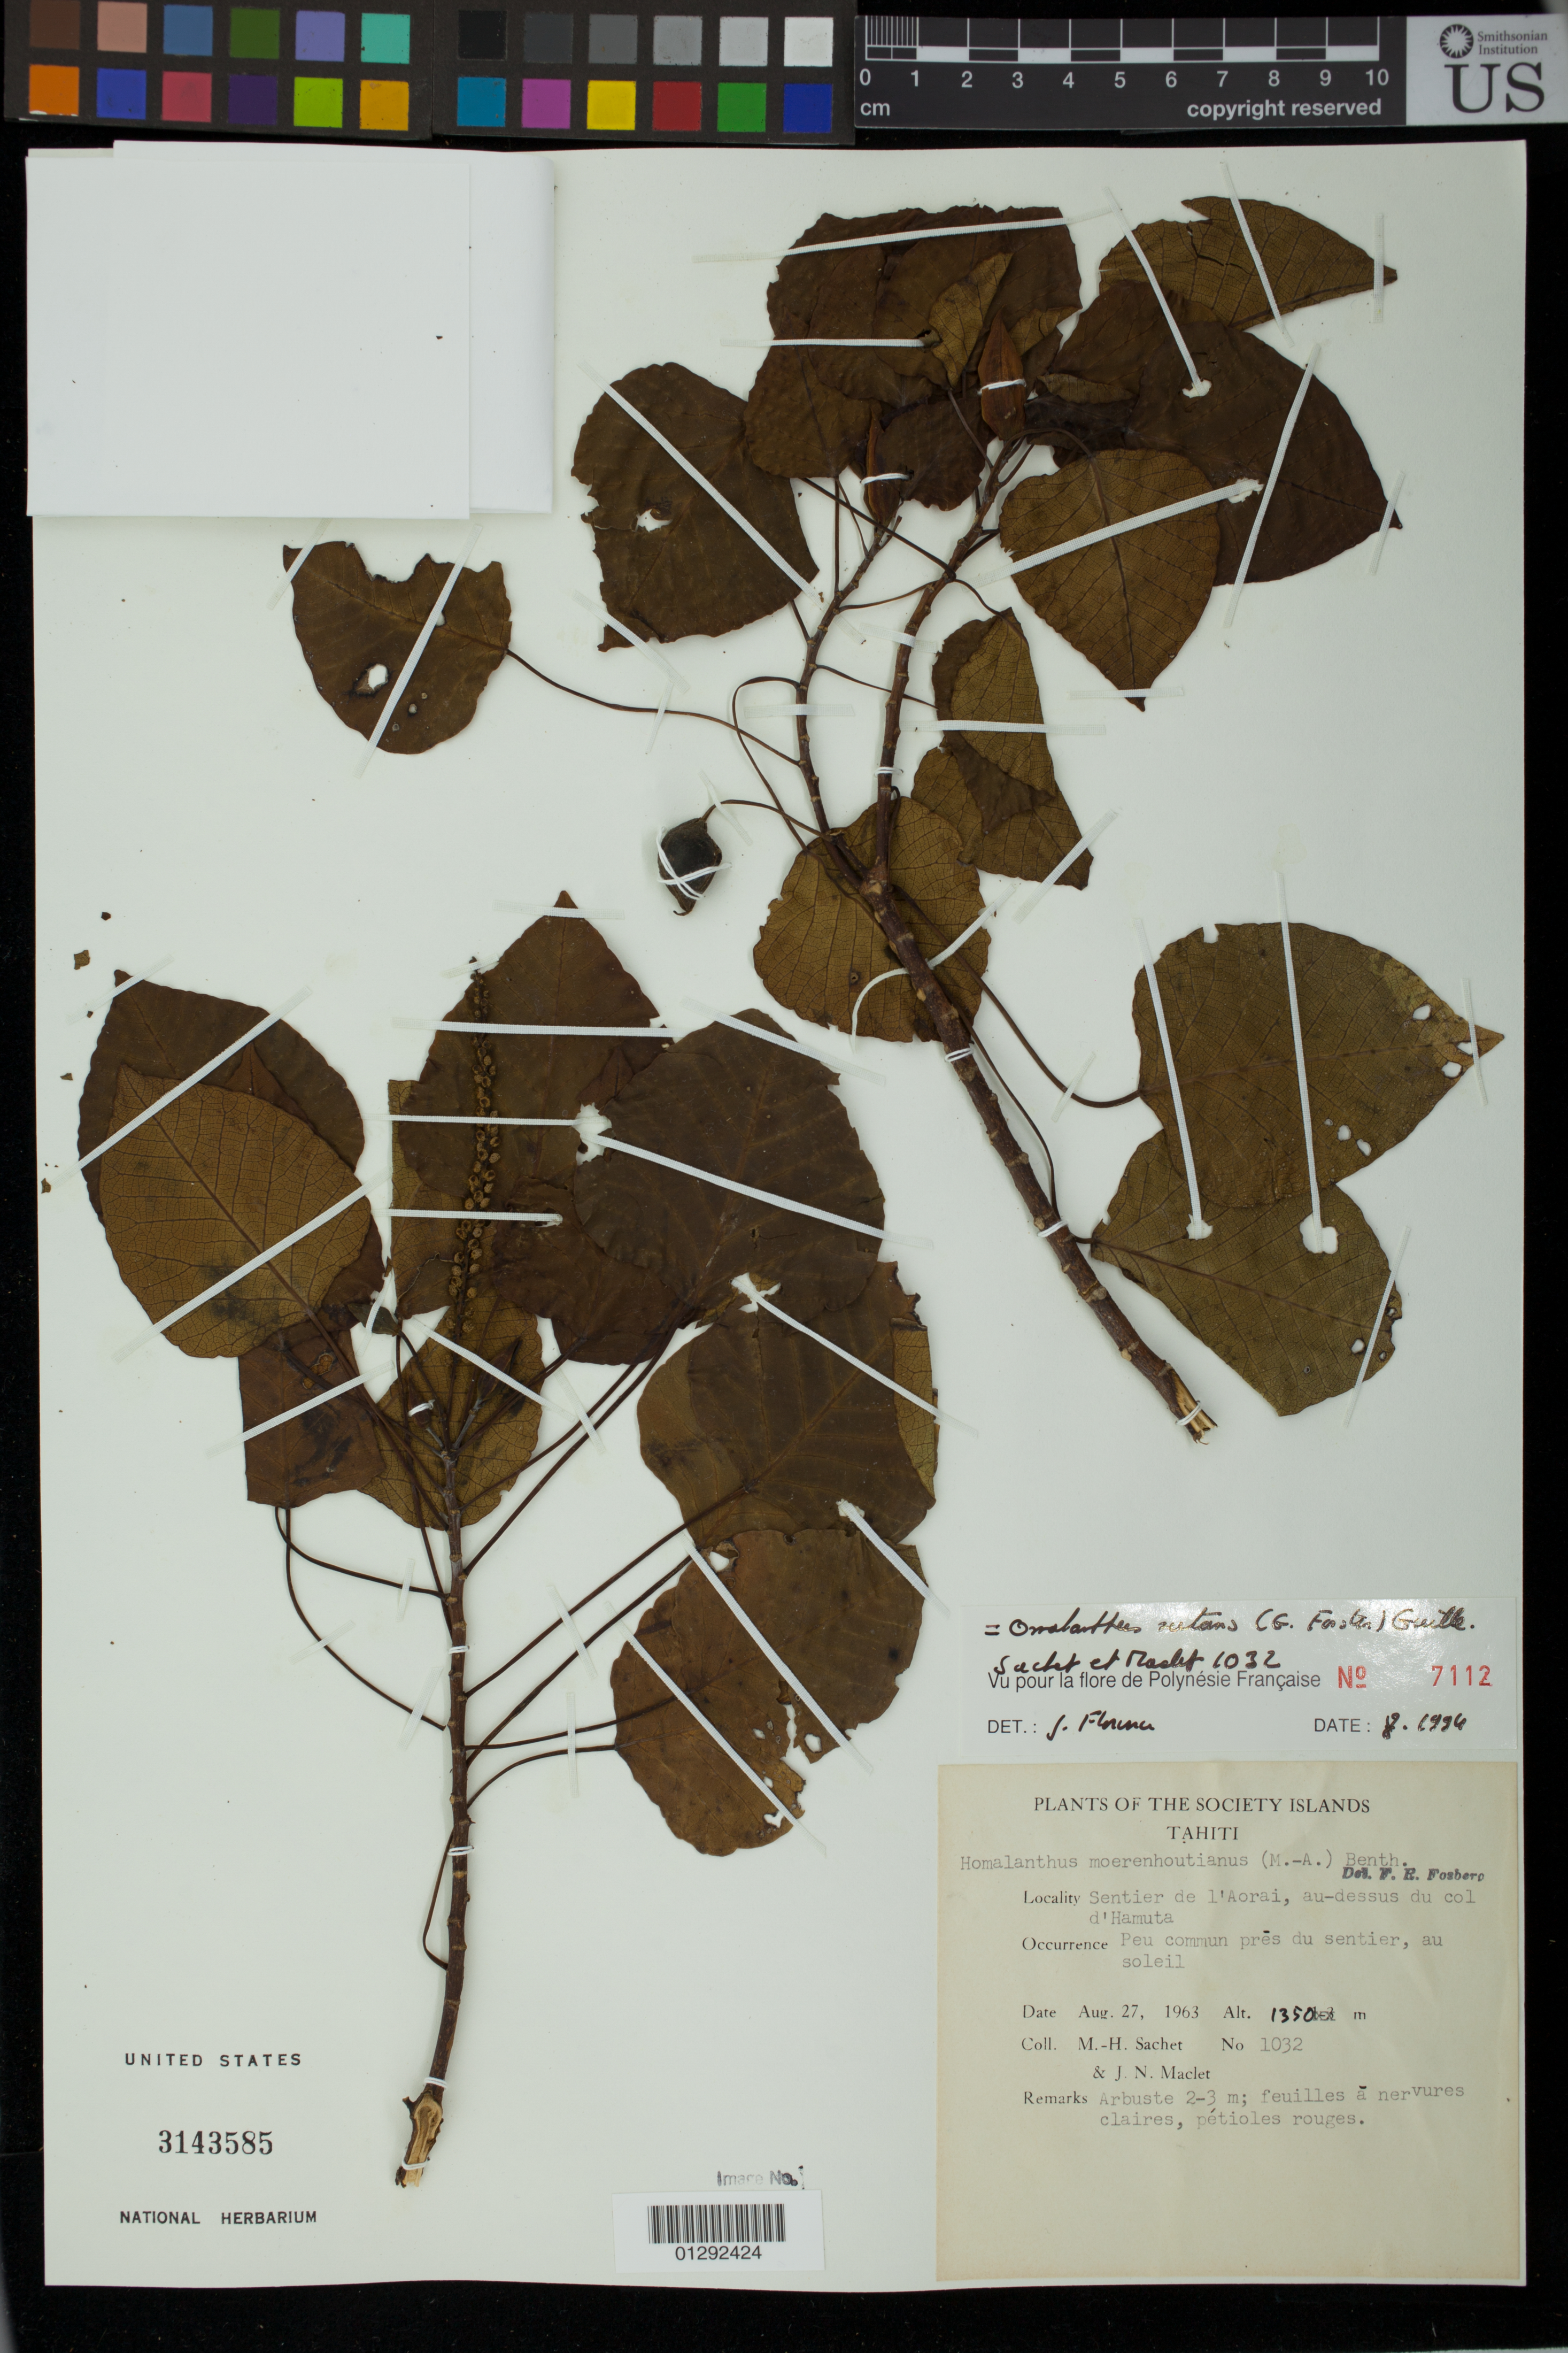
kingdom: Plantae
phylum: Tracheophyta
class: Magnoliopsida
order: Malpighiales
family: Euphorbiaceae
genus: Homalanthus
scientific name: Homalanthus nutans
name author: (G. Forst.) Guill.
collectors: M.-H. Sachet & J. Maclet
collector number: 1032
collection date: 1963-08-27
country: French Polynesia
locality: Society Islands. Tahiti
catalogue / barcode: US 3143585